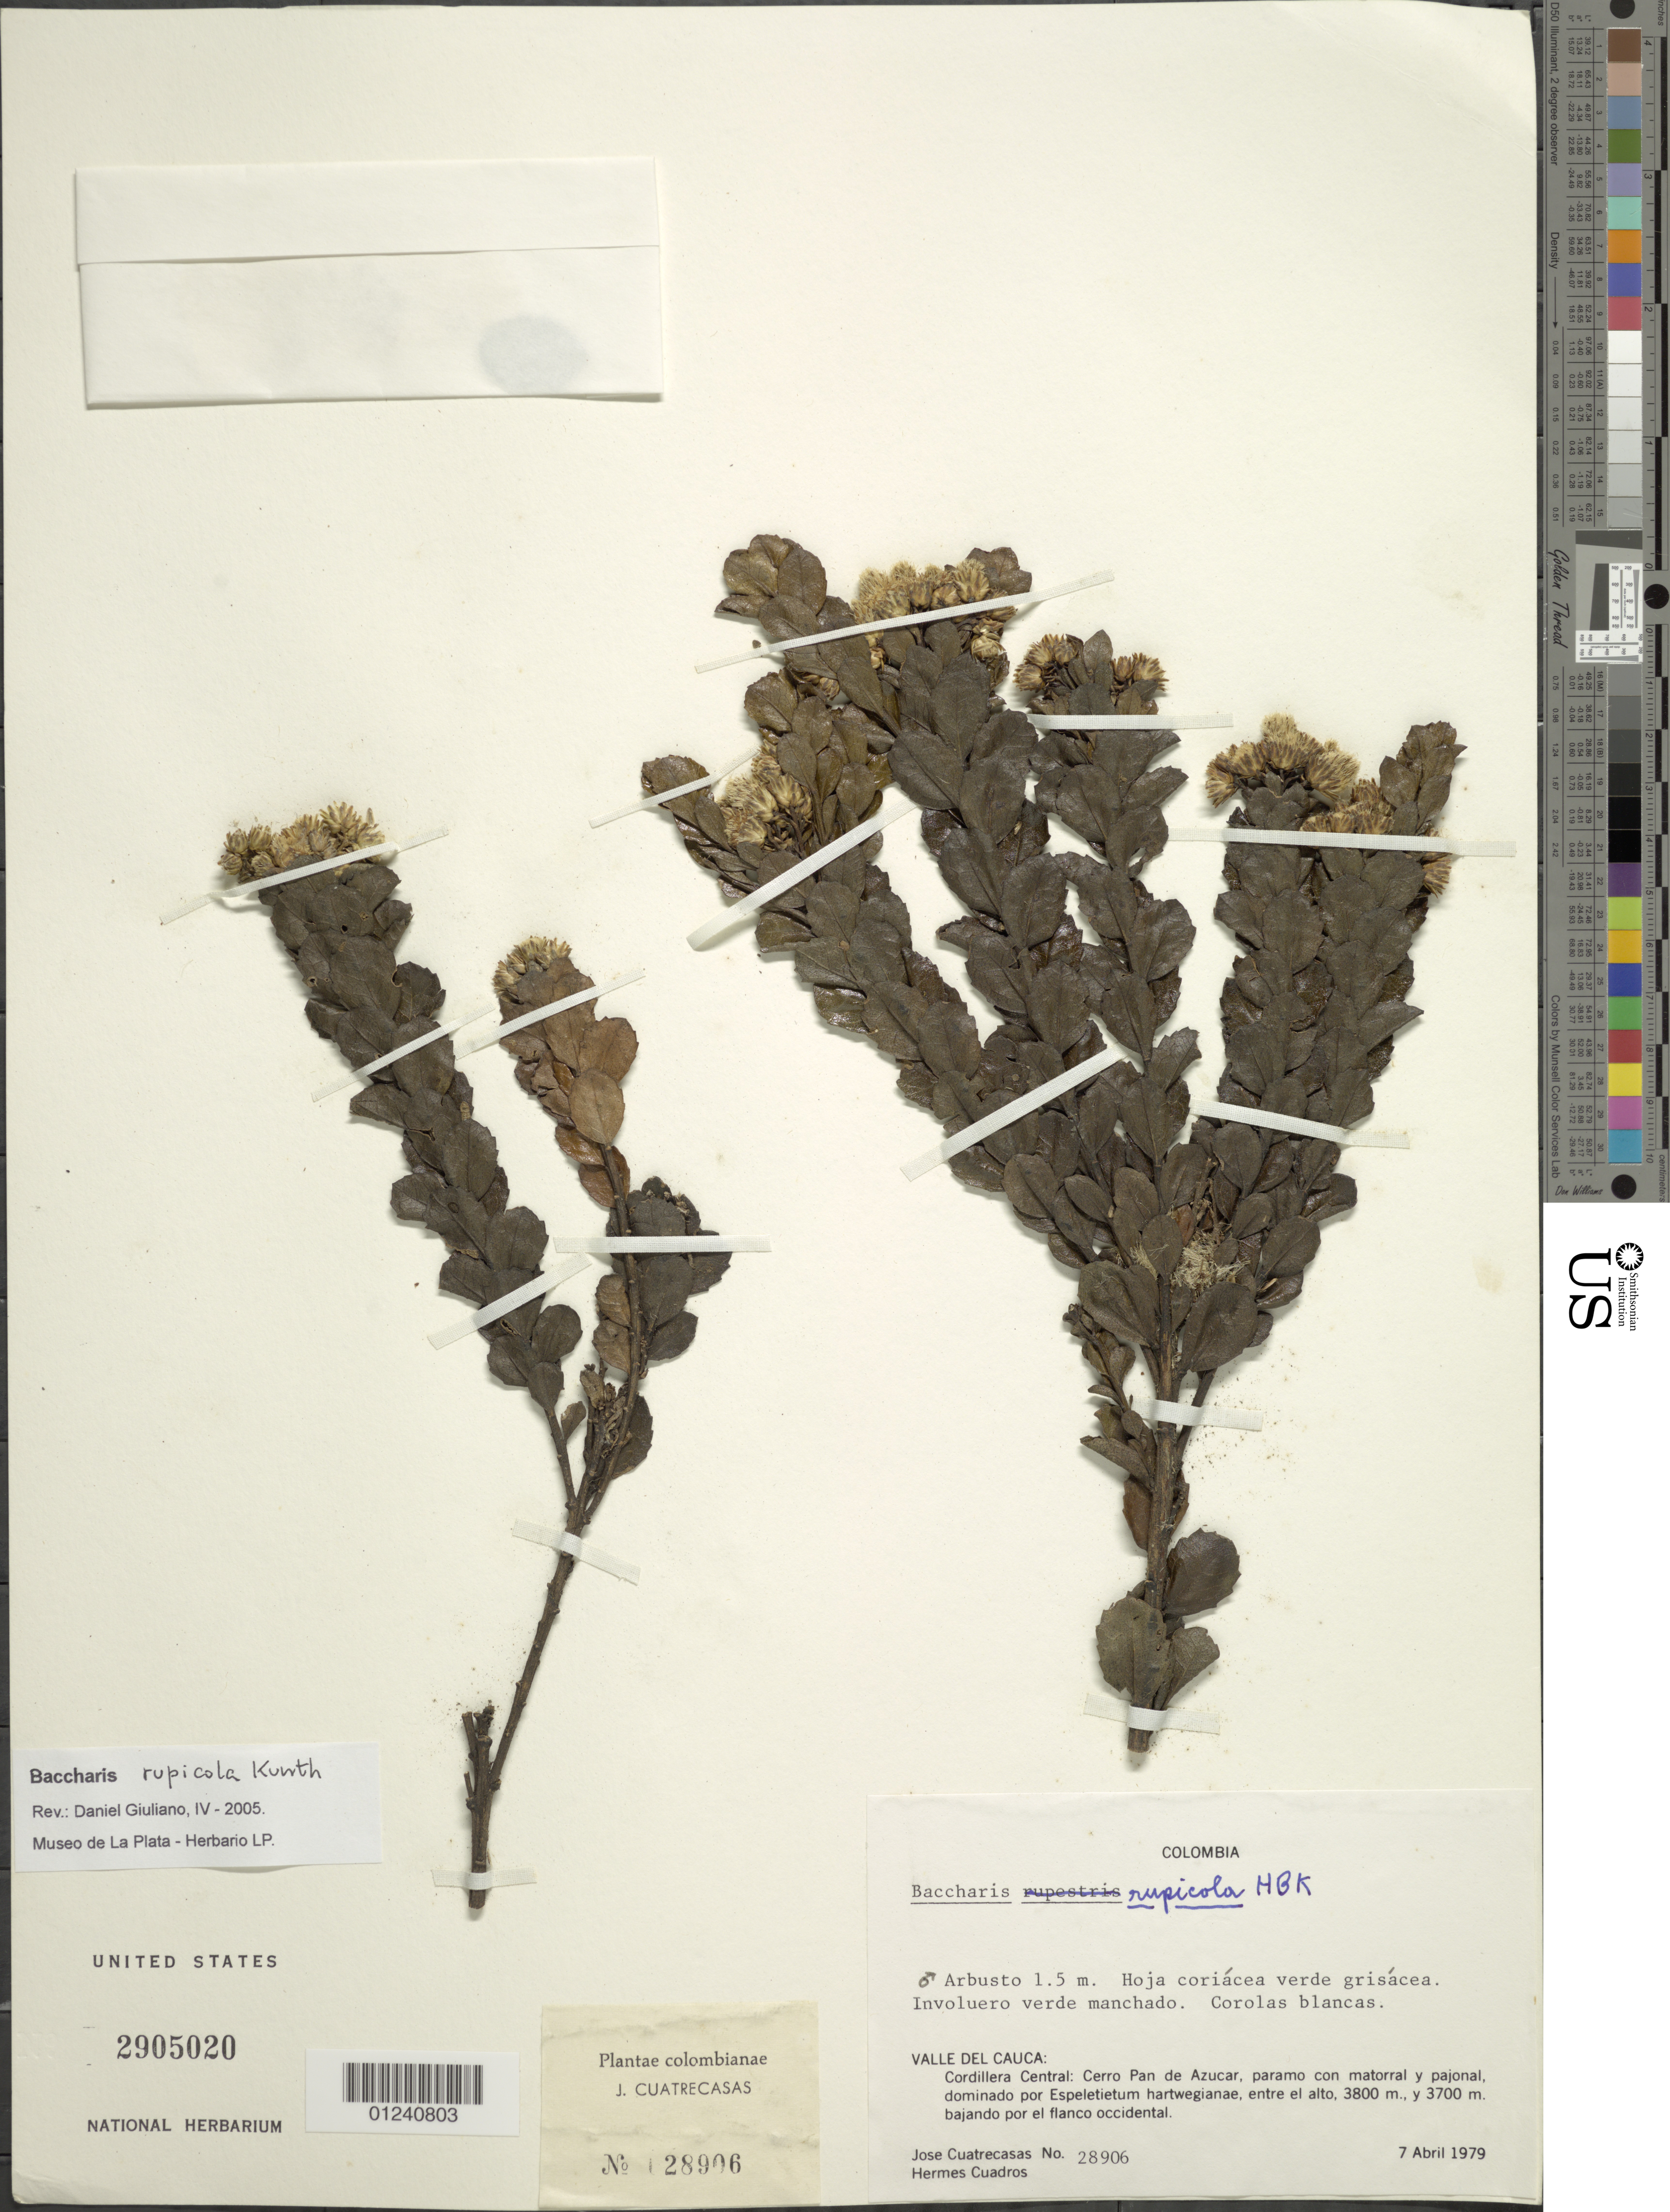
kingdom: Plantae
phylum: Tracheophyta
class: Magnoliopsida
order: Asterales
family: Asteraceae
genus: Baccharis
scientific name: Baccharis rupicola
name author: Kunth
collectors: J. Cuatrecasas & H. Cuadros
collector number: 28906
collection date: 1979-04-07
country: Colombia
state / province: Valle del Cauca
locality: Cordillera Central; Cerro Pan de Azucar, paramo con matorral y pajonal, dominado por Espeletietum hartwegianae, entre el alto, bajando por el flanco occidental.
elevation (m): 3700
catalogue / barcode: US 2905020